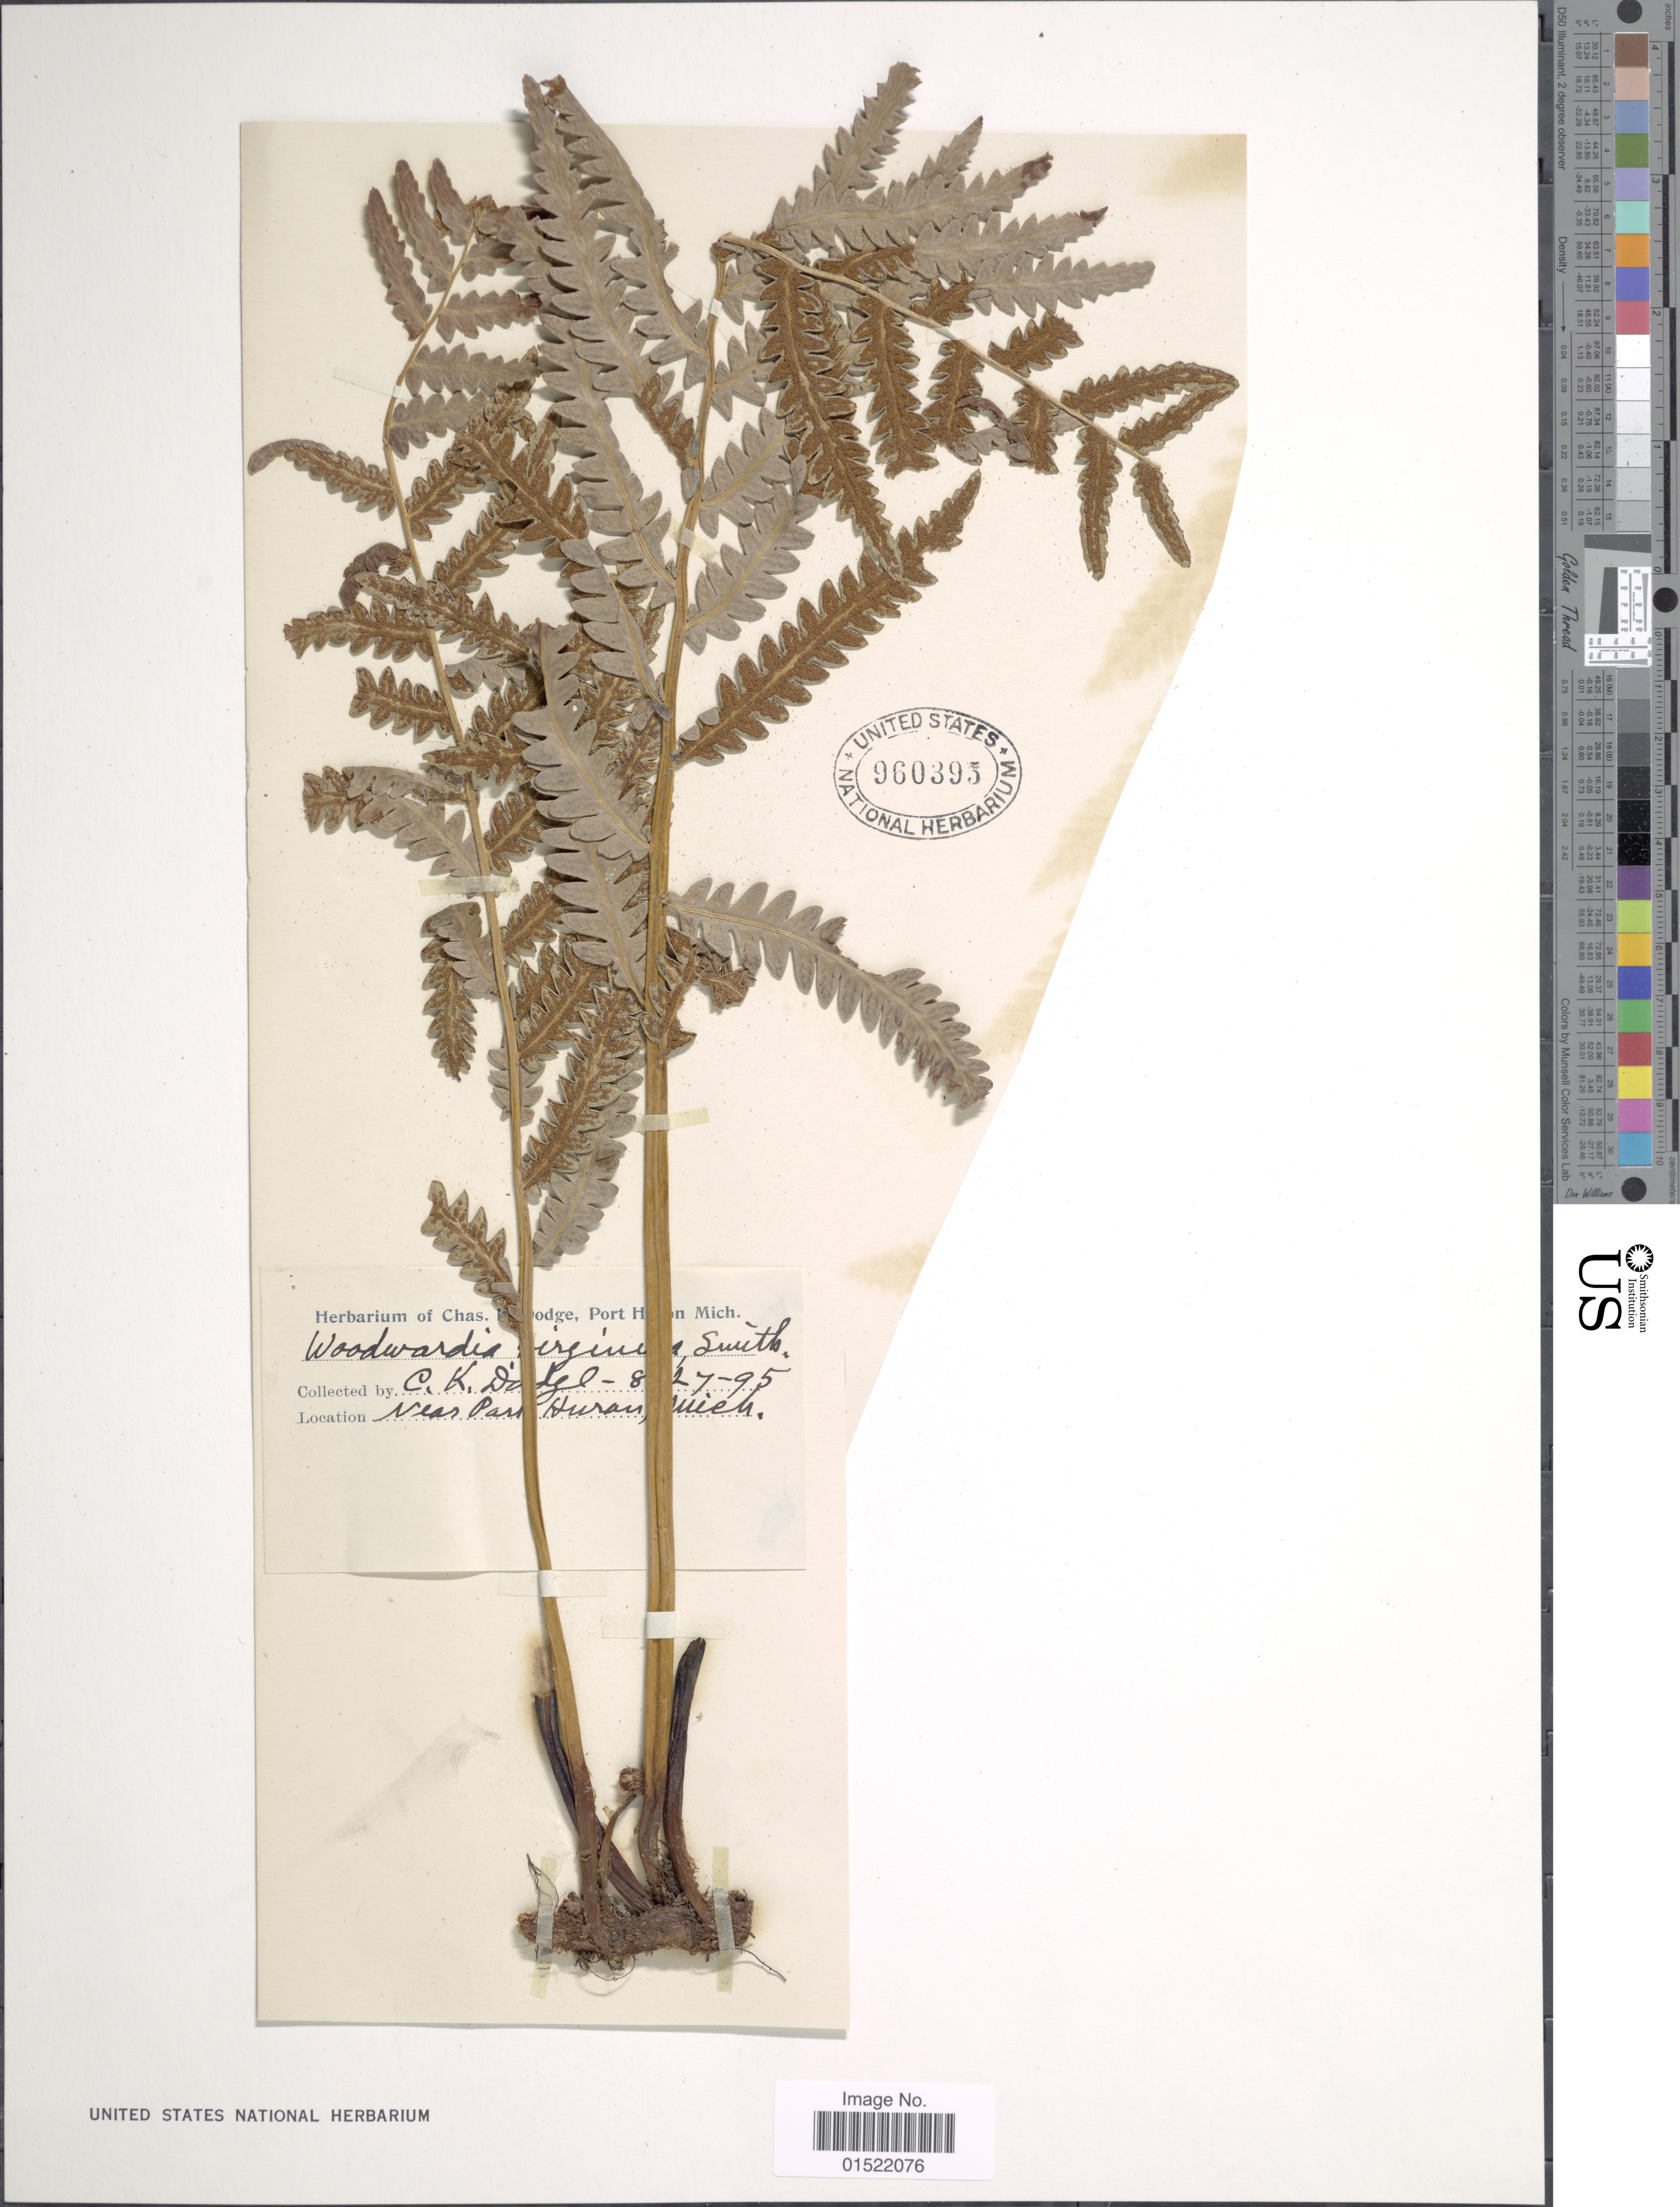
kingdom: Plantae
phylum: Tracheophyta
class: Polypodiopsida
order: Polypodiales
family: Blechnaceae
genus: Woodwardia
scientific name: Woodwardia virginica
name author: (L.) R.M. Sm.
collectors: C. K. Dodge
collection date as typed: Transcribed d/m/y: 27/8/95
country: United States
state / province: Michigan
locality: Near Port Huron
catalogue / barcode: US 960395